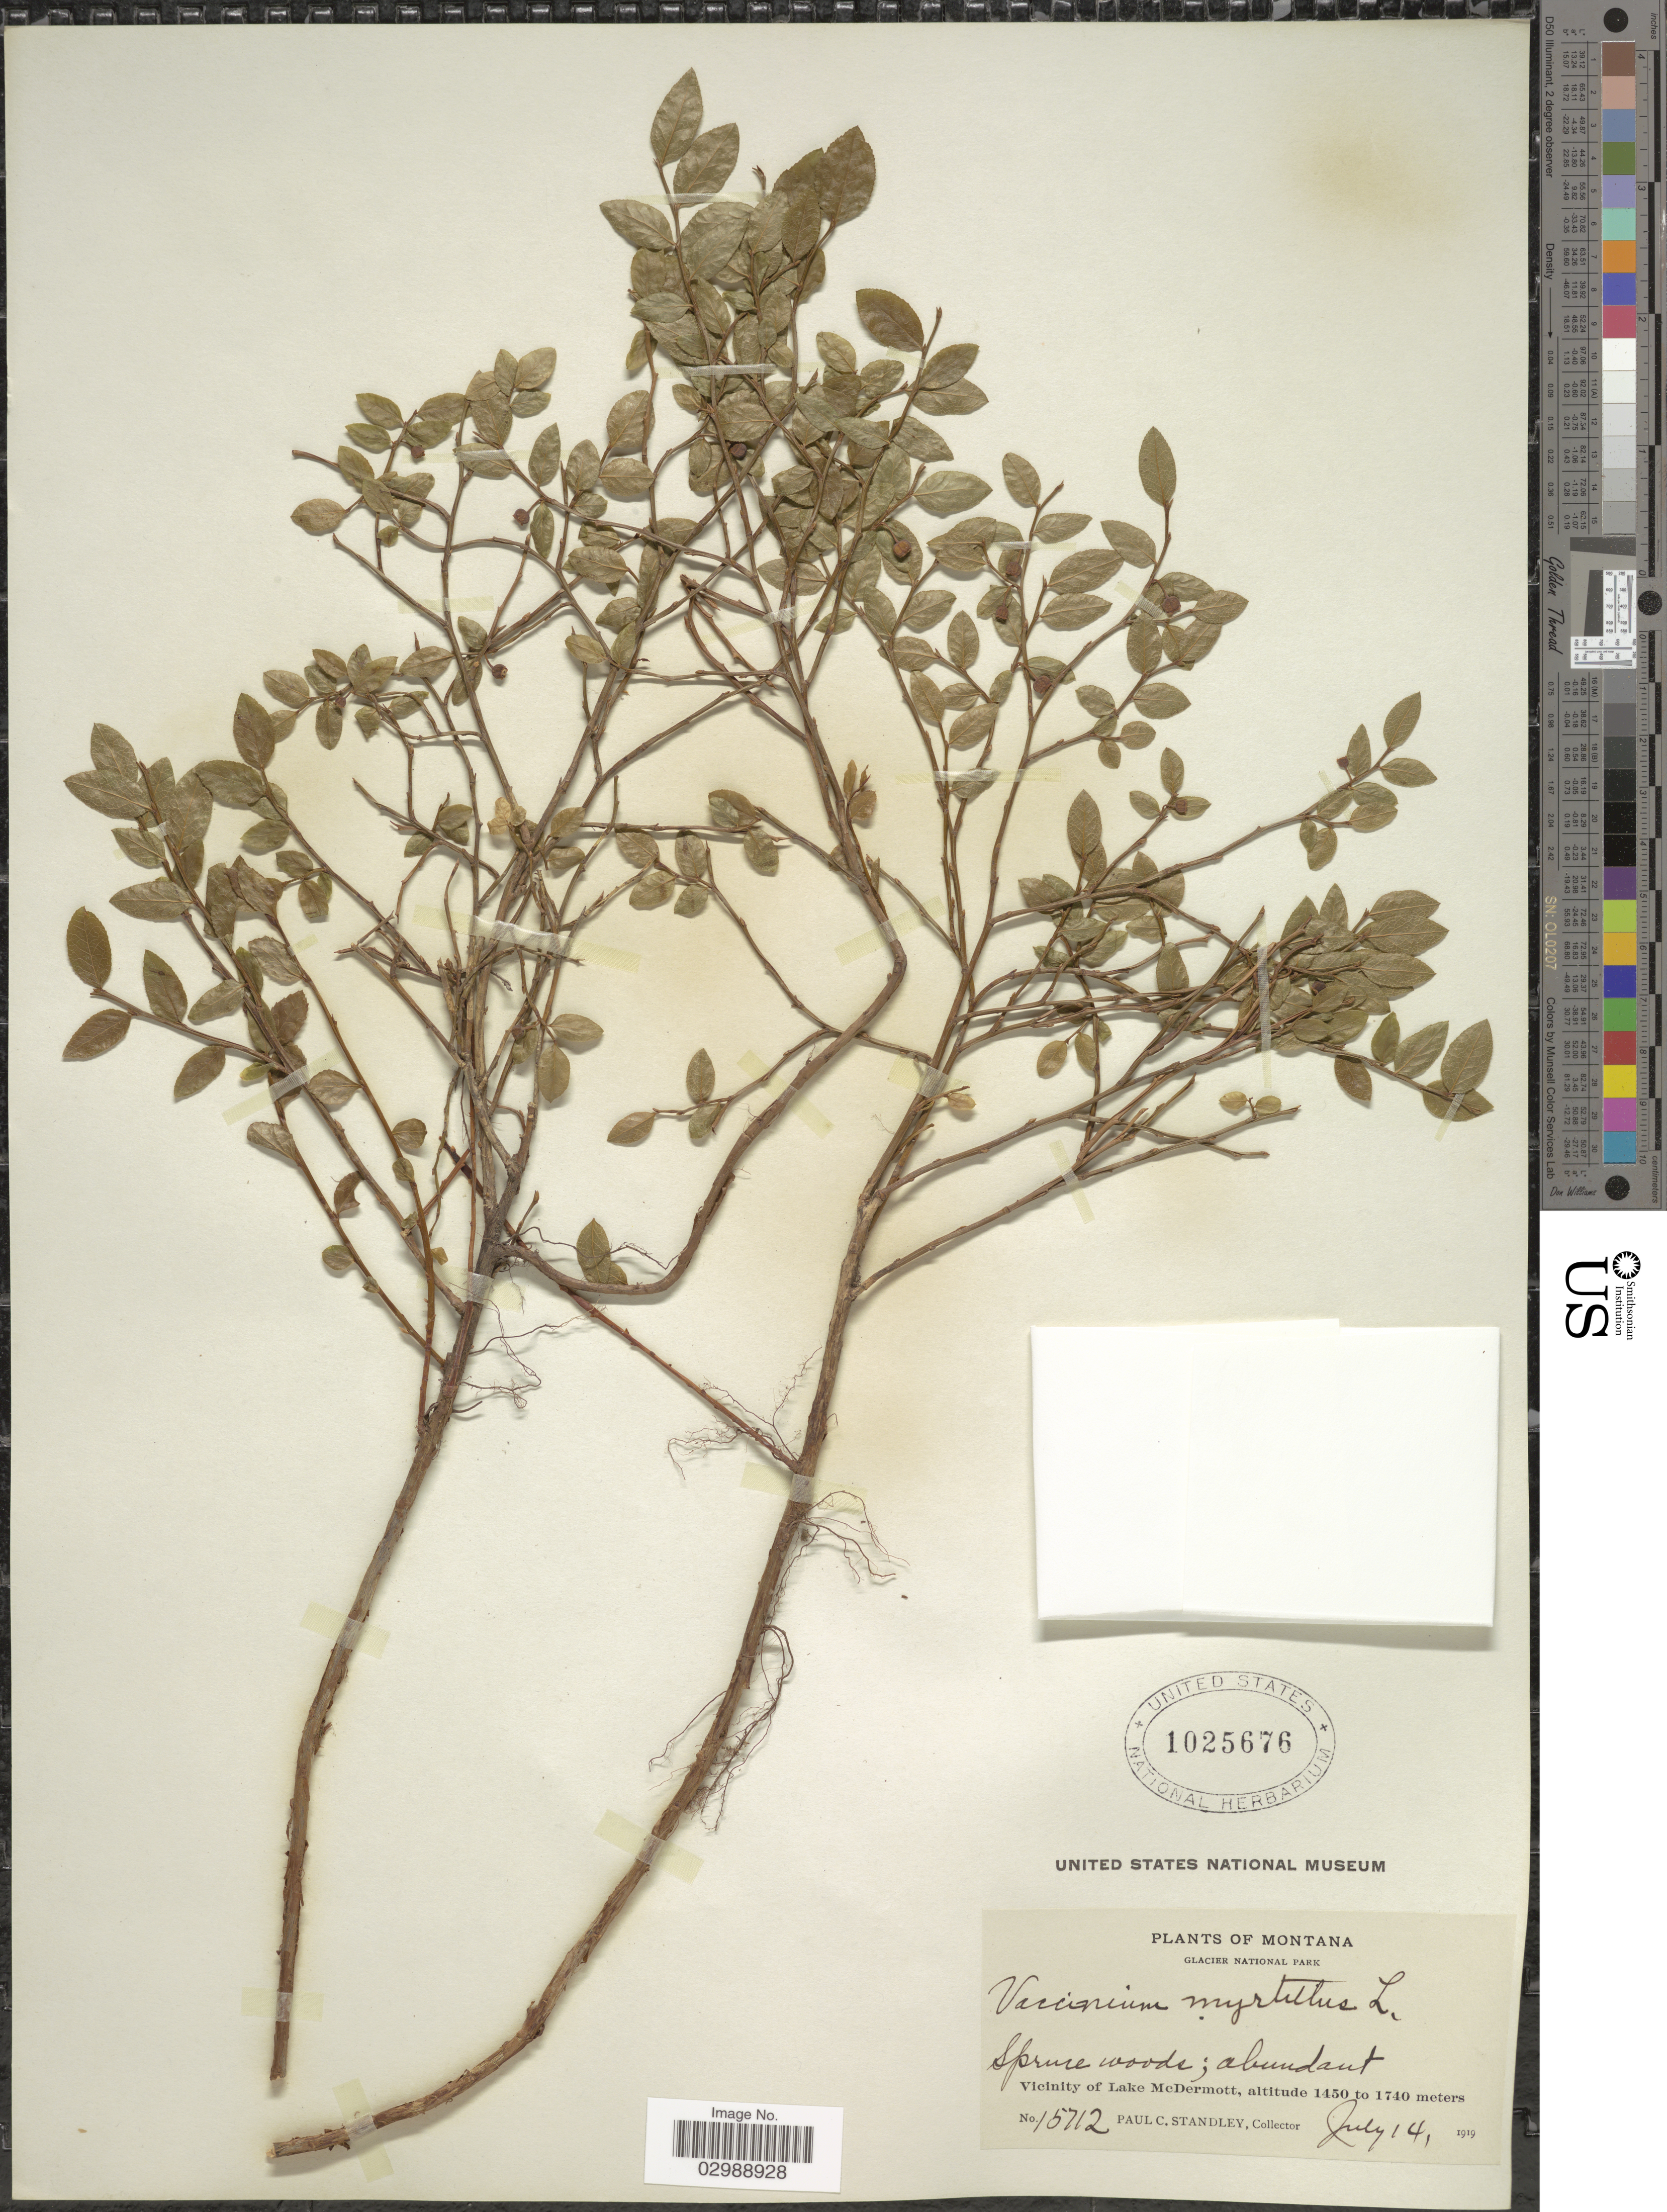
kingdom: Plantae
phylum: Tracheophyta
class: Magnoliopsida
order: Ericales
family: Ericaceae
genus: Vaccinium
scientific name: Vaccinium oreophilum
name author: Rydb.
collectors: P. C. Standley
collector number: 15712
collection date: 1919-07-14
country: United States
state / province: Montana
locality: Glacier National Park. Vicinity of Lake McDermott.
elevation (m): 1450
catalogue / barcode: US 1025676